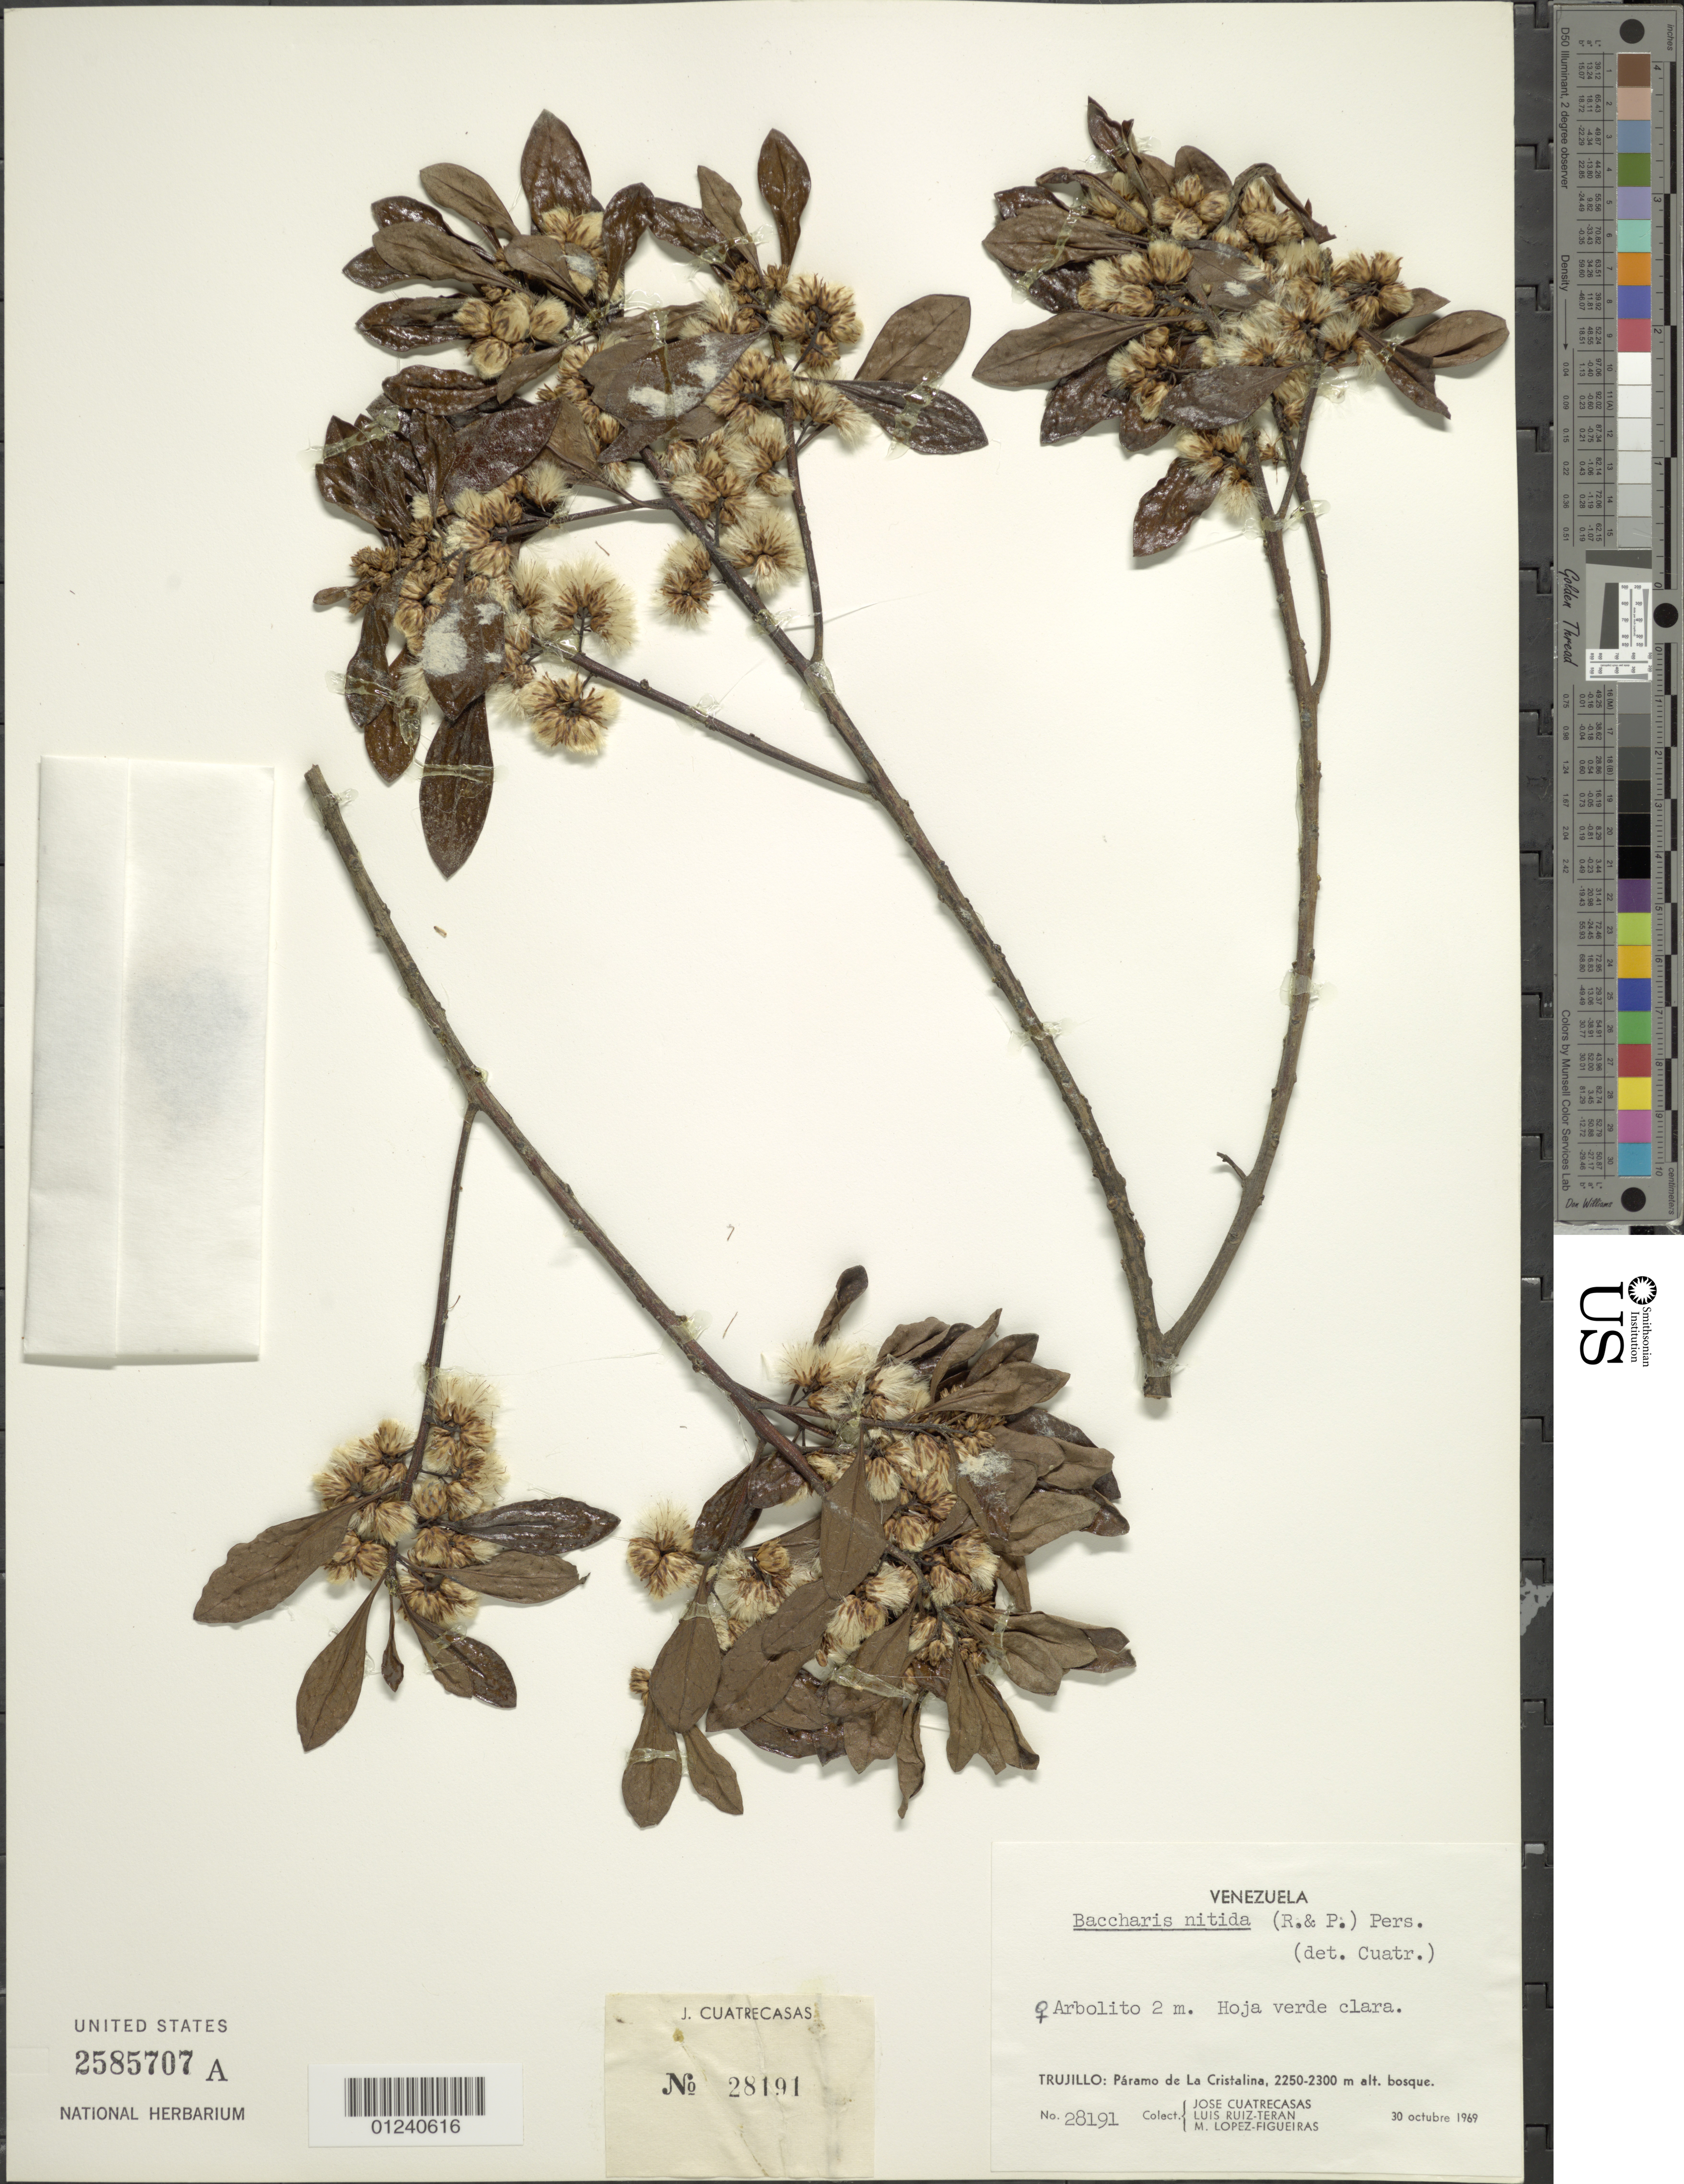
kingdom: Plantae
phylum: Tracheophyta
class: Magnoliopsida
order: Asterales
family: Asteraceae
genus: Baccharis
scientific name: Baccharis nitida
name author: (Ruiz & Pav.) Pers.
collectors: J. Cuatrecasas, L. E. Ruíz-Terán & M. López Figueiras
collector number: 28191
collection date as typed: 30 Oct 1969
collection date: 1969-10-30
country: Venezuela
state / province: Trujillo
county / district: Bocono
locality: Páramo de La Cristalina.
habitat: bosque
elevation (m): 2250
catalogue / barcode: US 2585707A